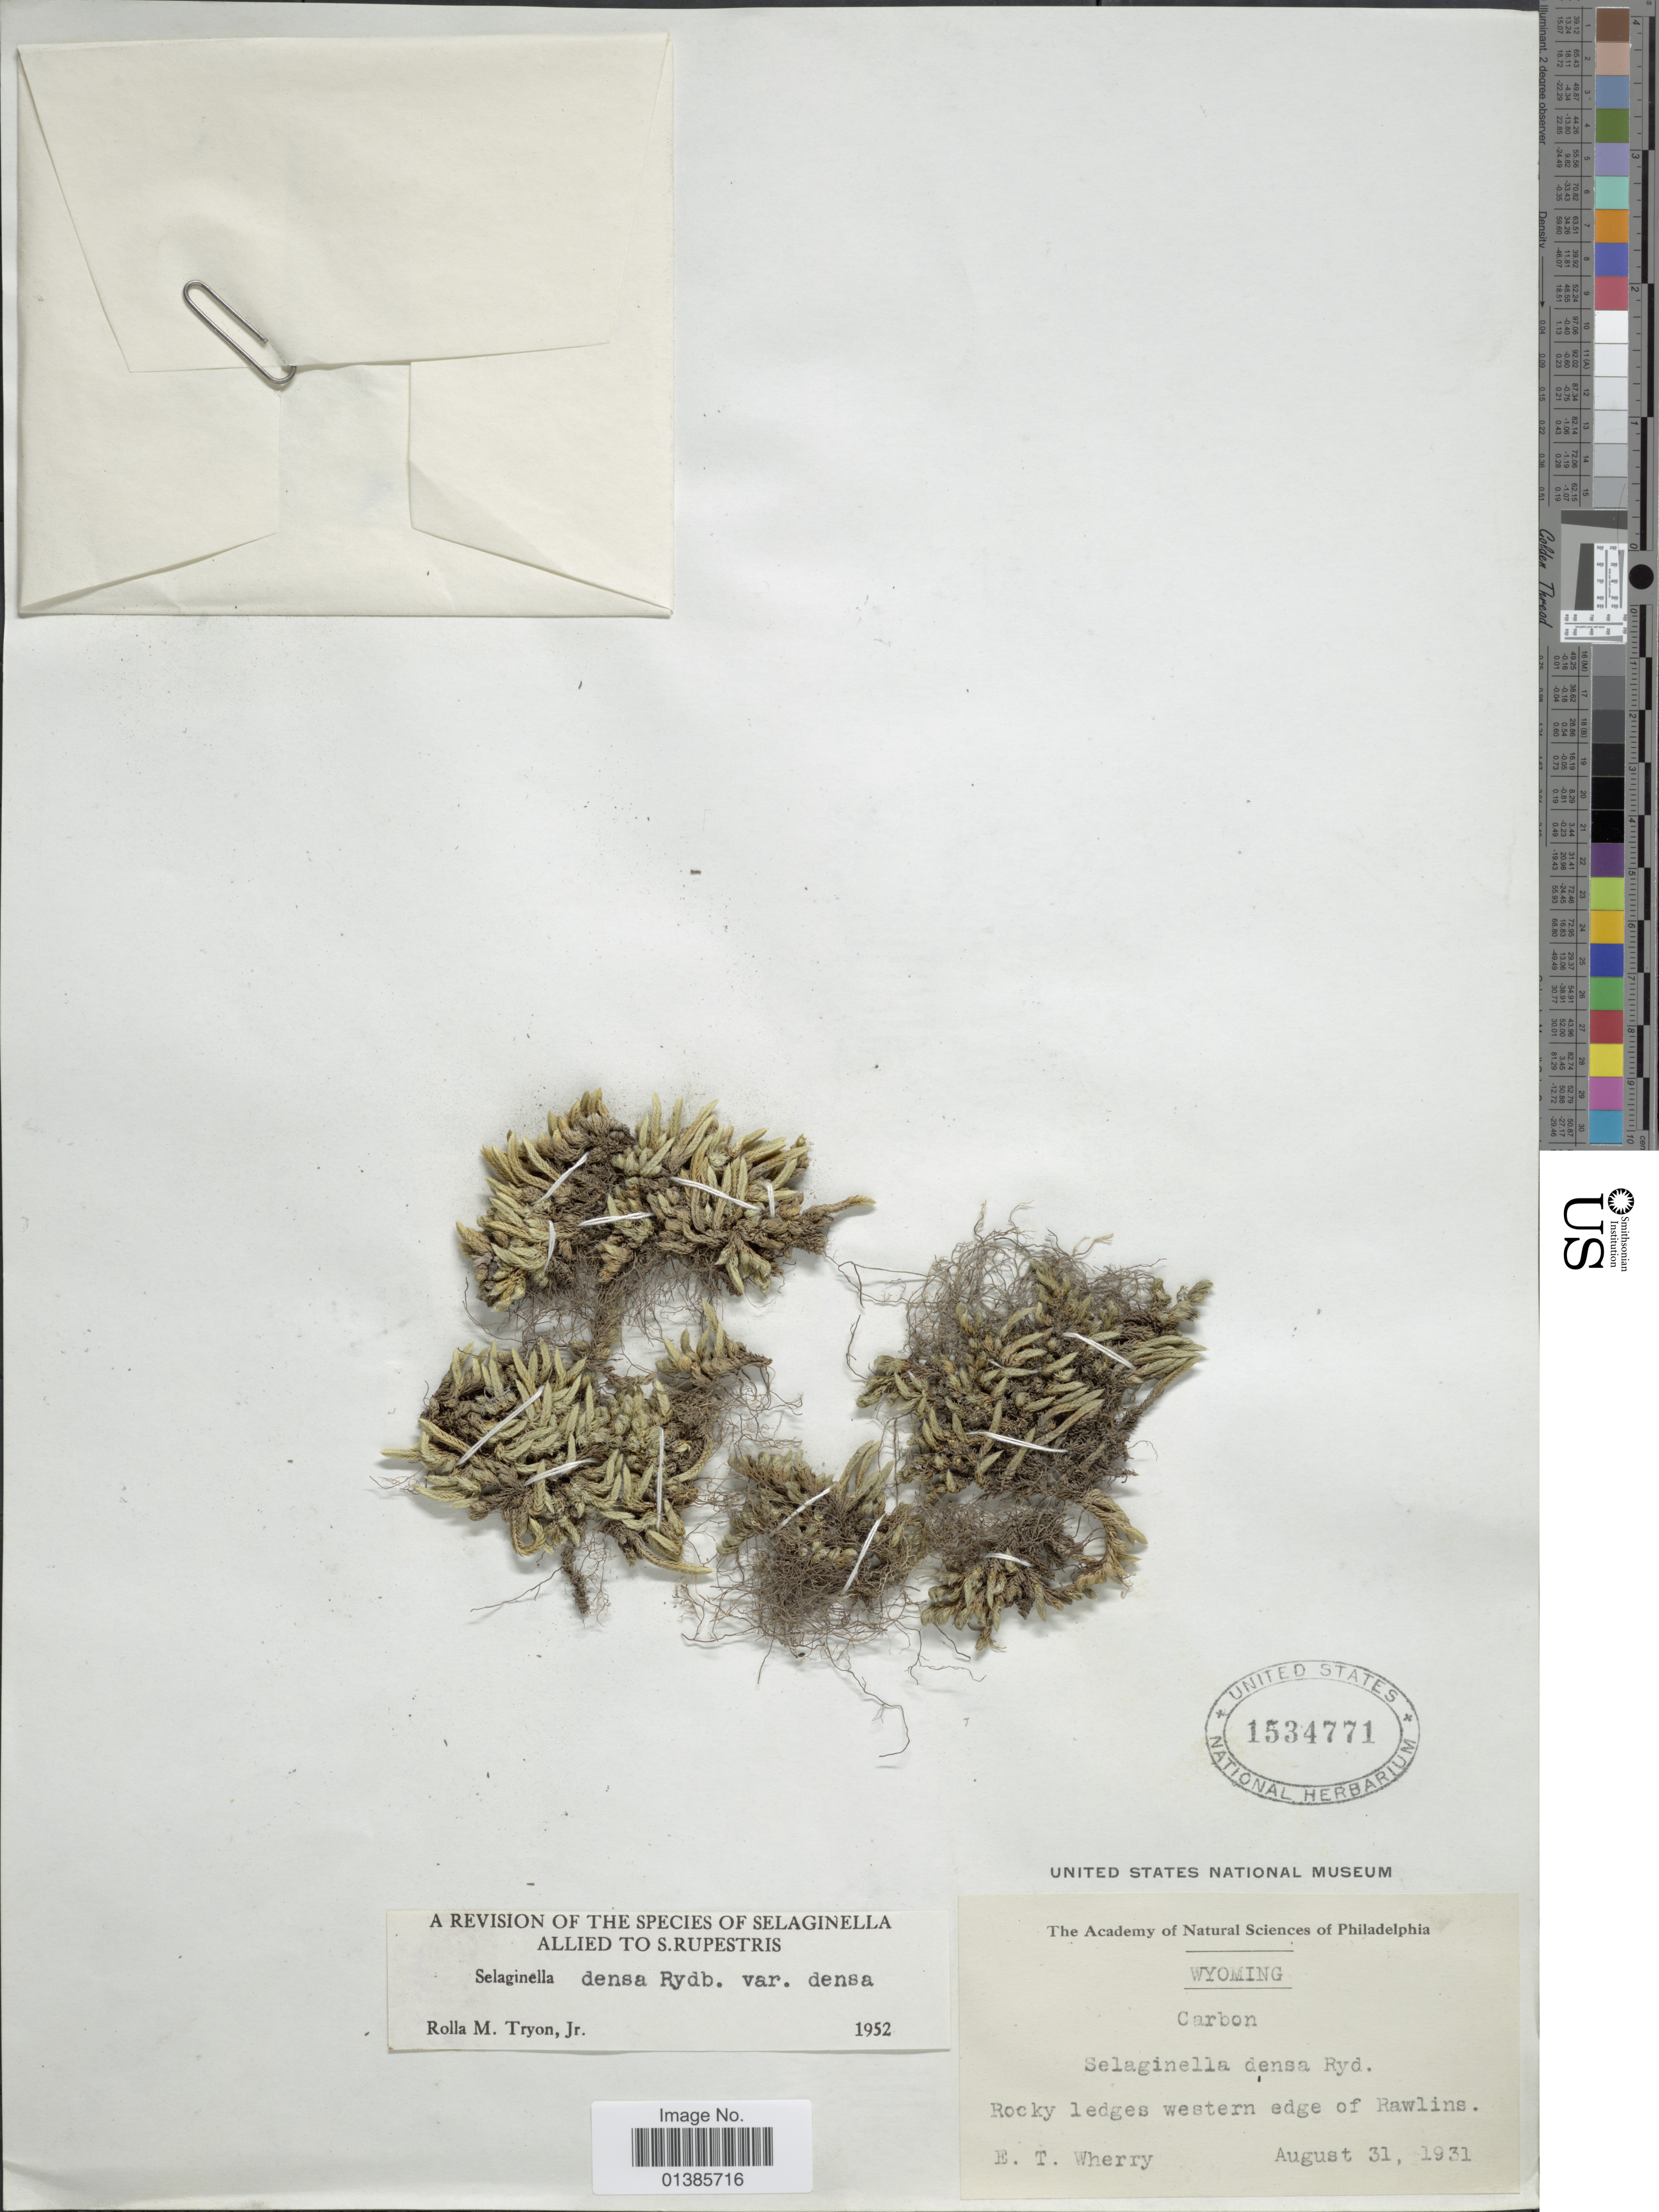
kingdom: Plantae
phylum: Tracheophyta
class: Lycopodiopsida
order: Selaginellales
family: Selaginellaceae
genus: Selaginella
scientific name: Selaginella densa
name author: Rydb.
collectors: E. T. Wherry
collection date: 1931-08-31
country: United States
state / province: Wyoming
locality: Carbon. Rocky ledges western edge of Rawlins.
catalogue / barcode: US 1534771